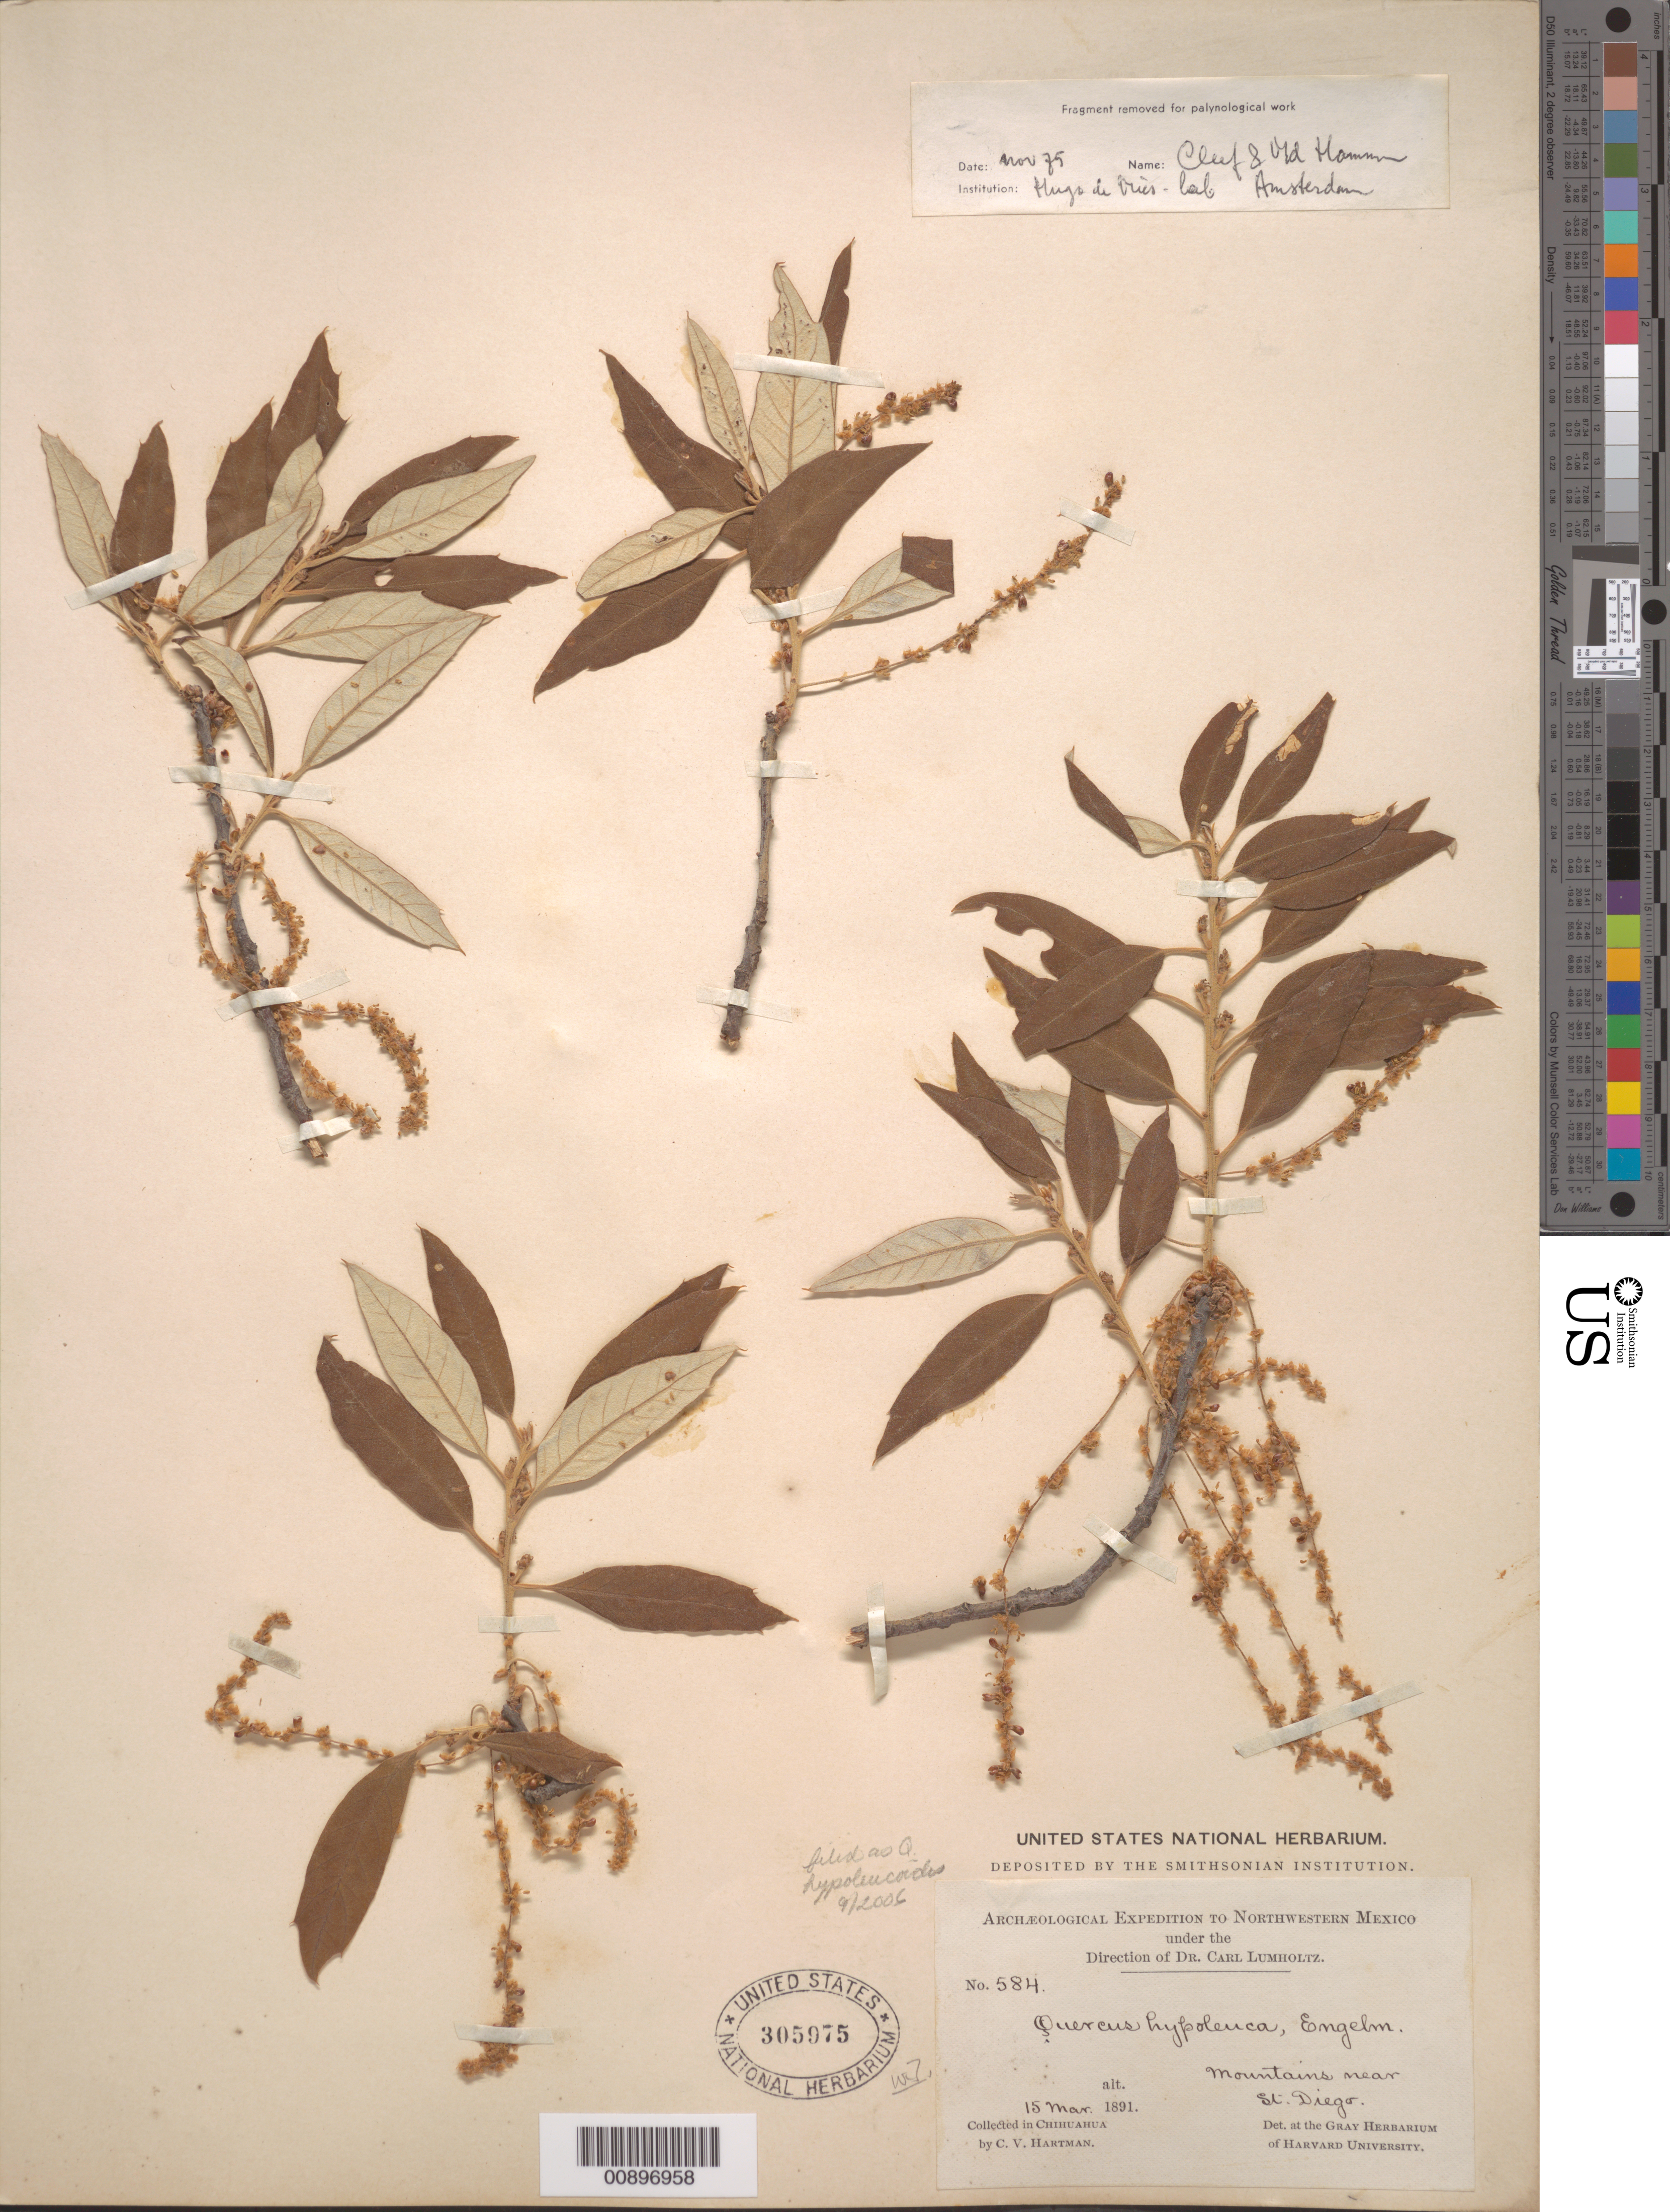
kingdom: Plantae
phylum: Tracheophyta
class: Magnoliopsida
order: Fagales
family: Fagaceae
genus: Quercus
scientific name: Quercus hypoleucoides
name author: A. Camus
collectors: C. V. Hartman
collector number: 584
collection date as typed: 15 Mar 1891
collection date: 1891-03-15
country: Mexico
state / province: Chihuahua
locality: Mountains near St. Diego.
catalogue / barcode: US 305975